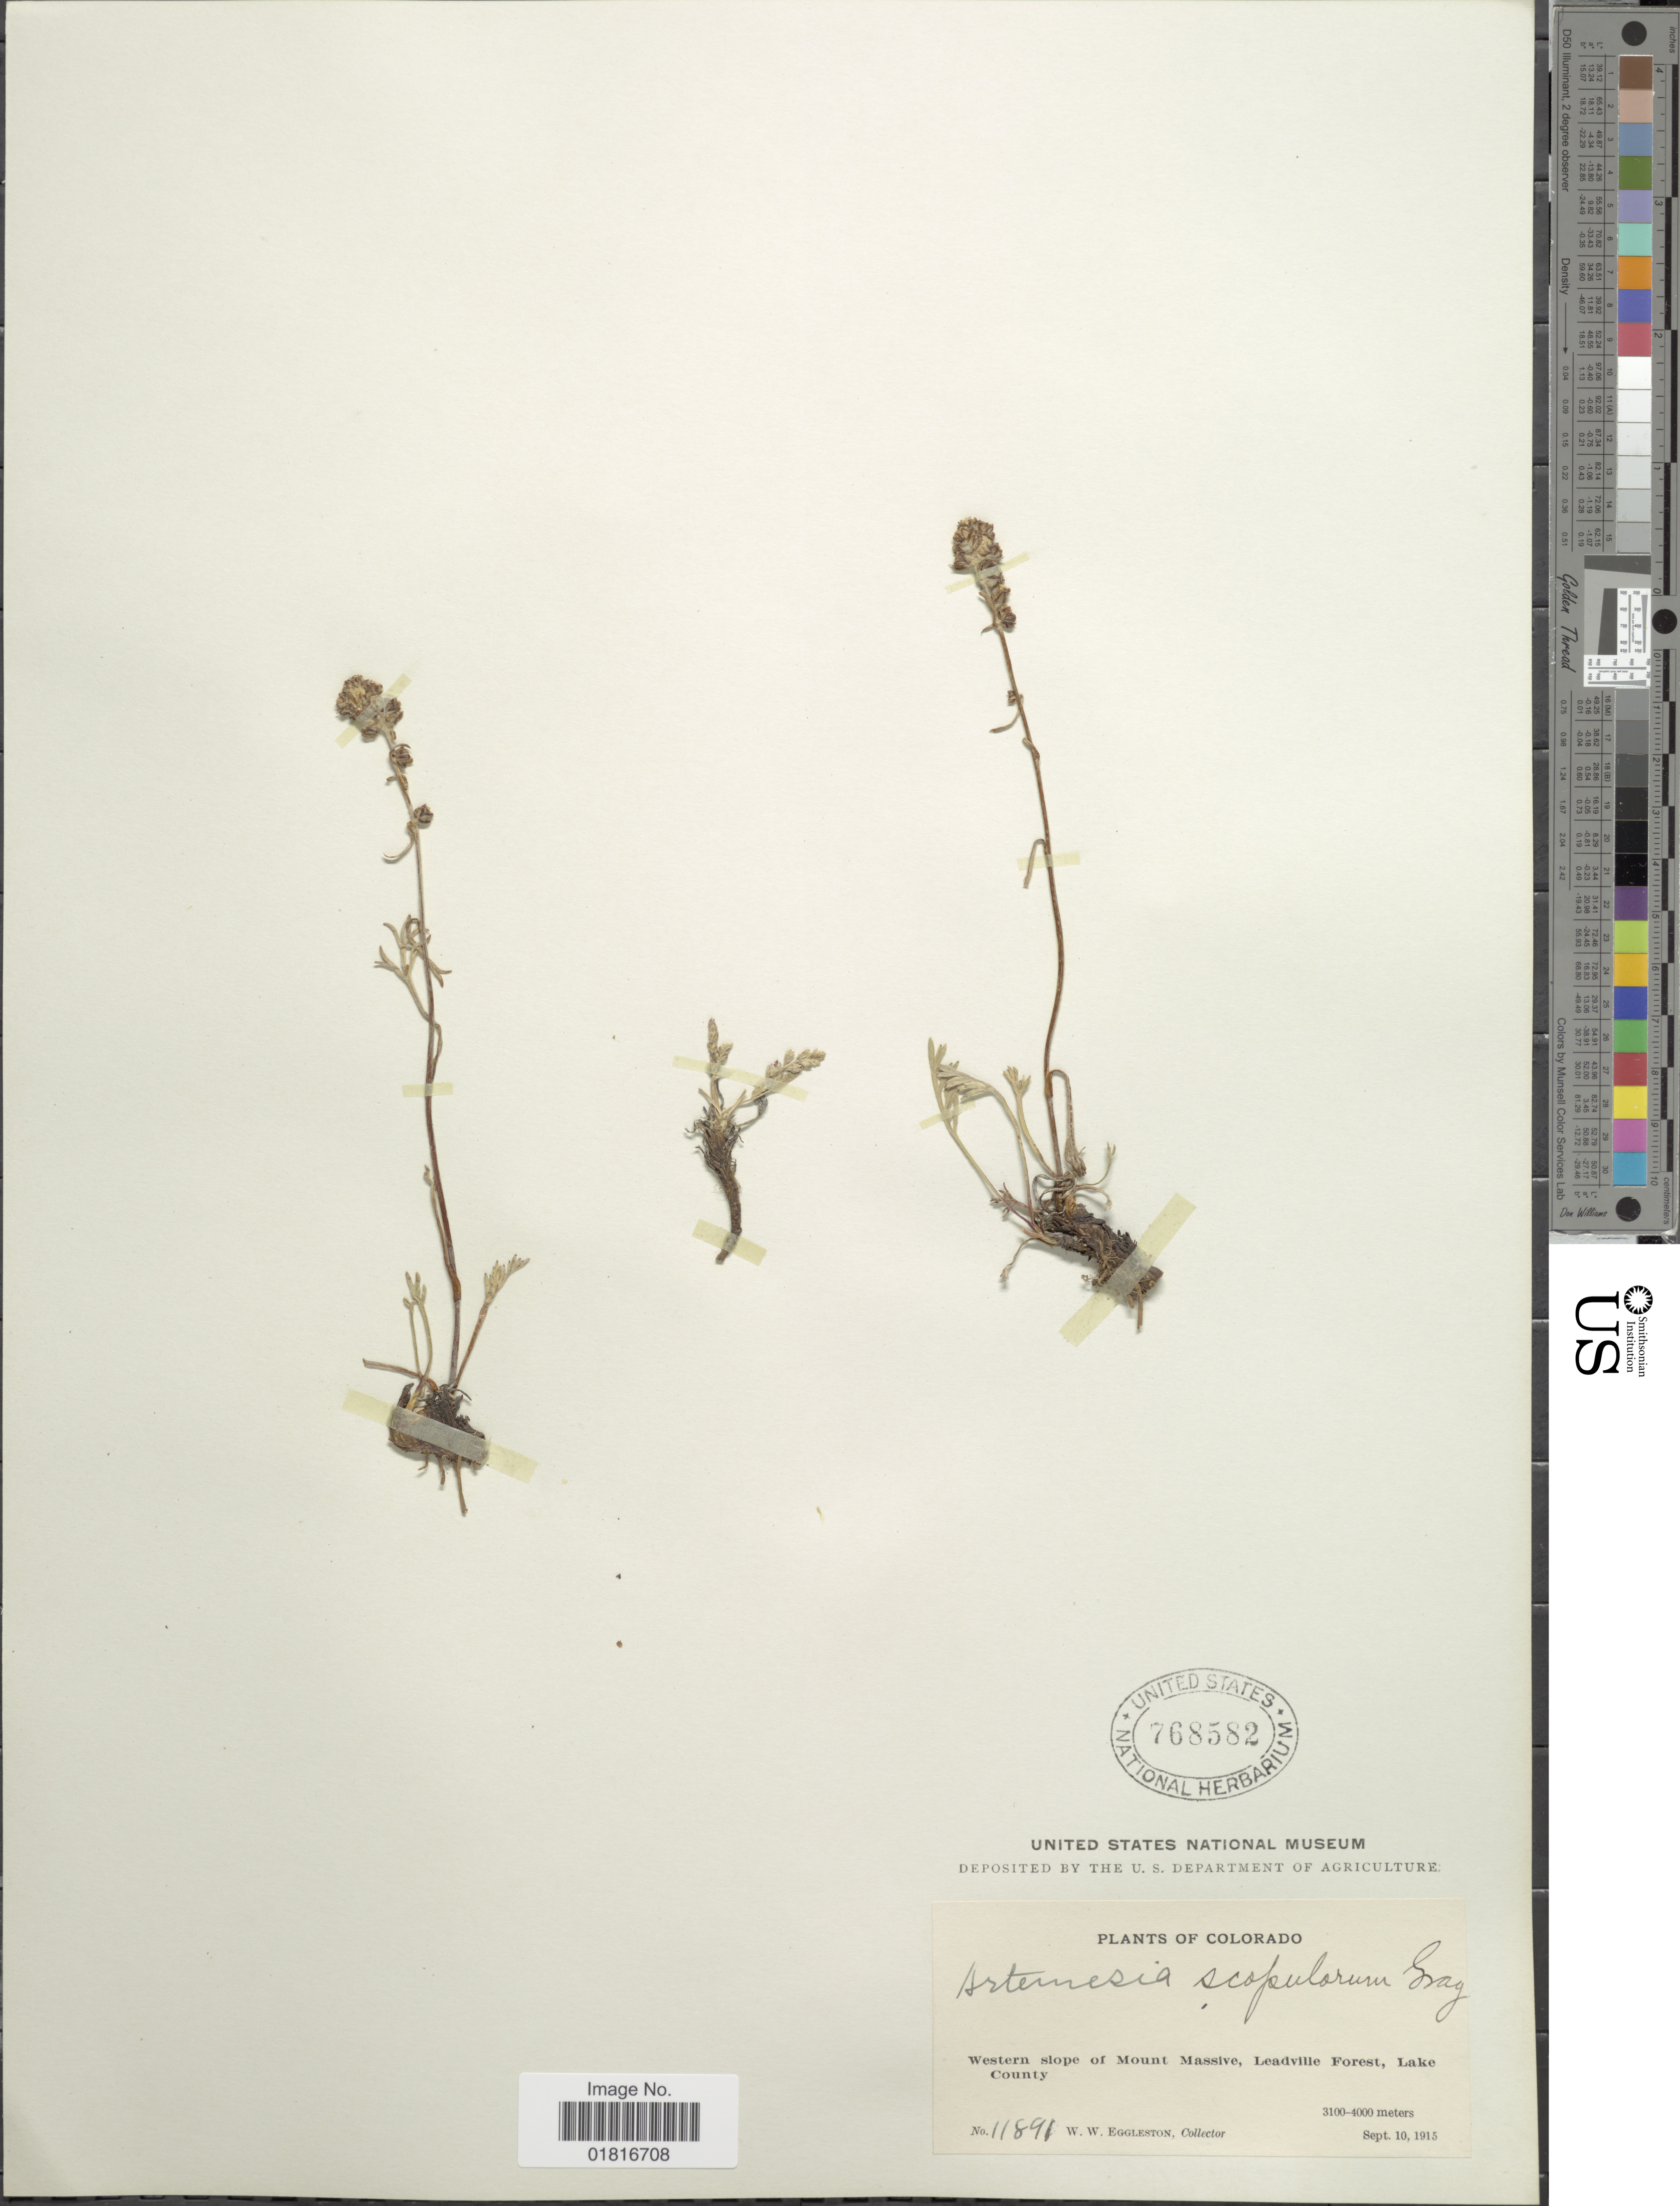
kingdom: Plantae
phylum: Tracheophyta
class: Magnoliopsida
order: Asterales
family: Asteraceae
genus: Artemisia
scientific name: Artemisia scopulorum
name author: A. Gray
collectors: W. W. Eggleston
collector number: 11891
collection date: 1915-09-10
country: United States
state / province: Colorado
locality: Western slope of Mount Massive, Leadville Forest, Lake County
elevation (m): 3100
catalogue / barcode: US 768582